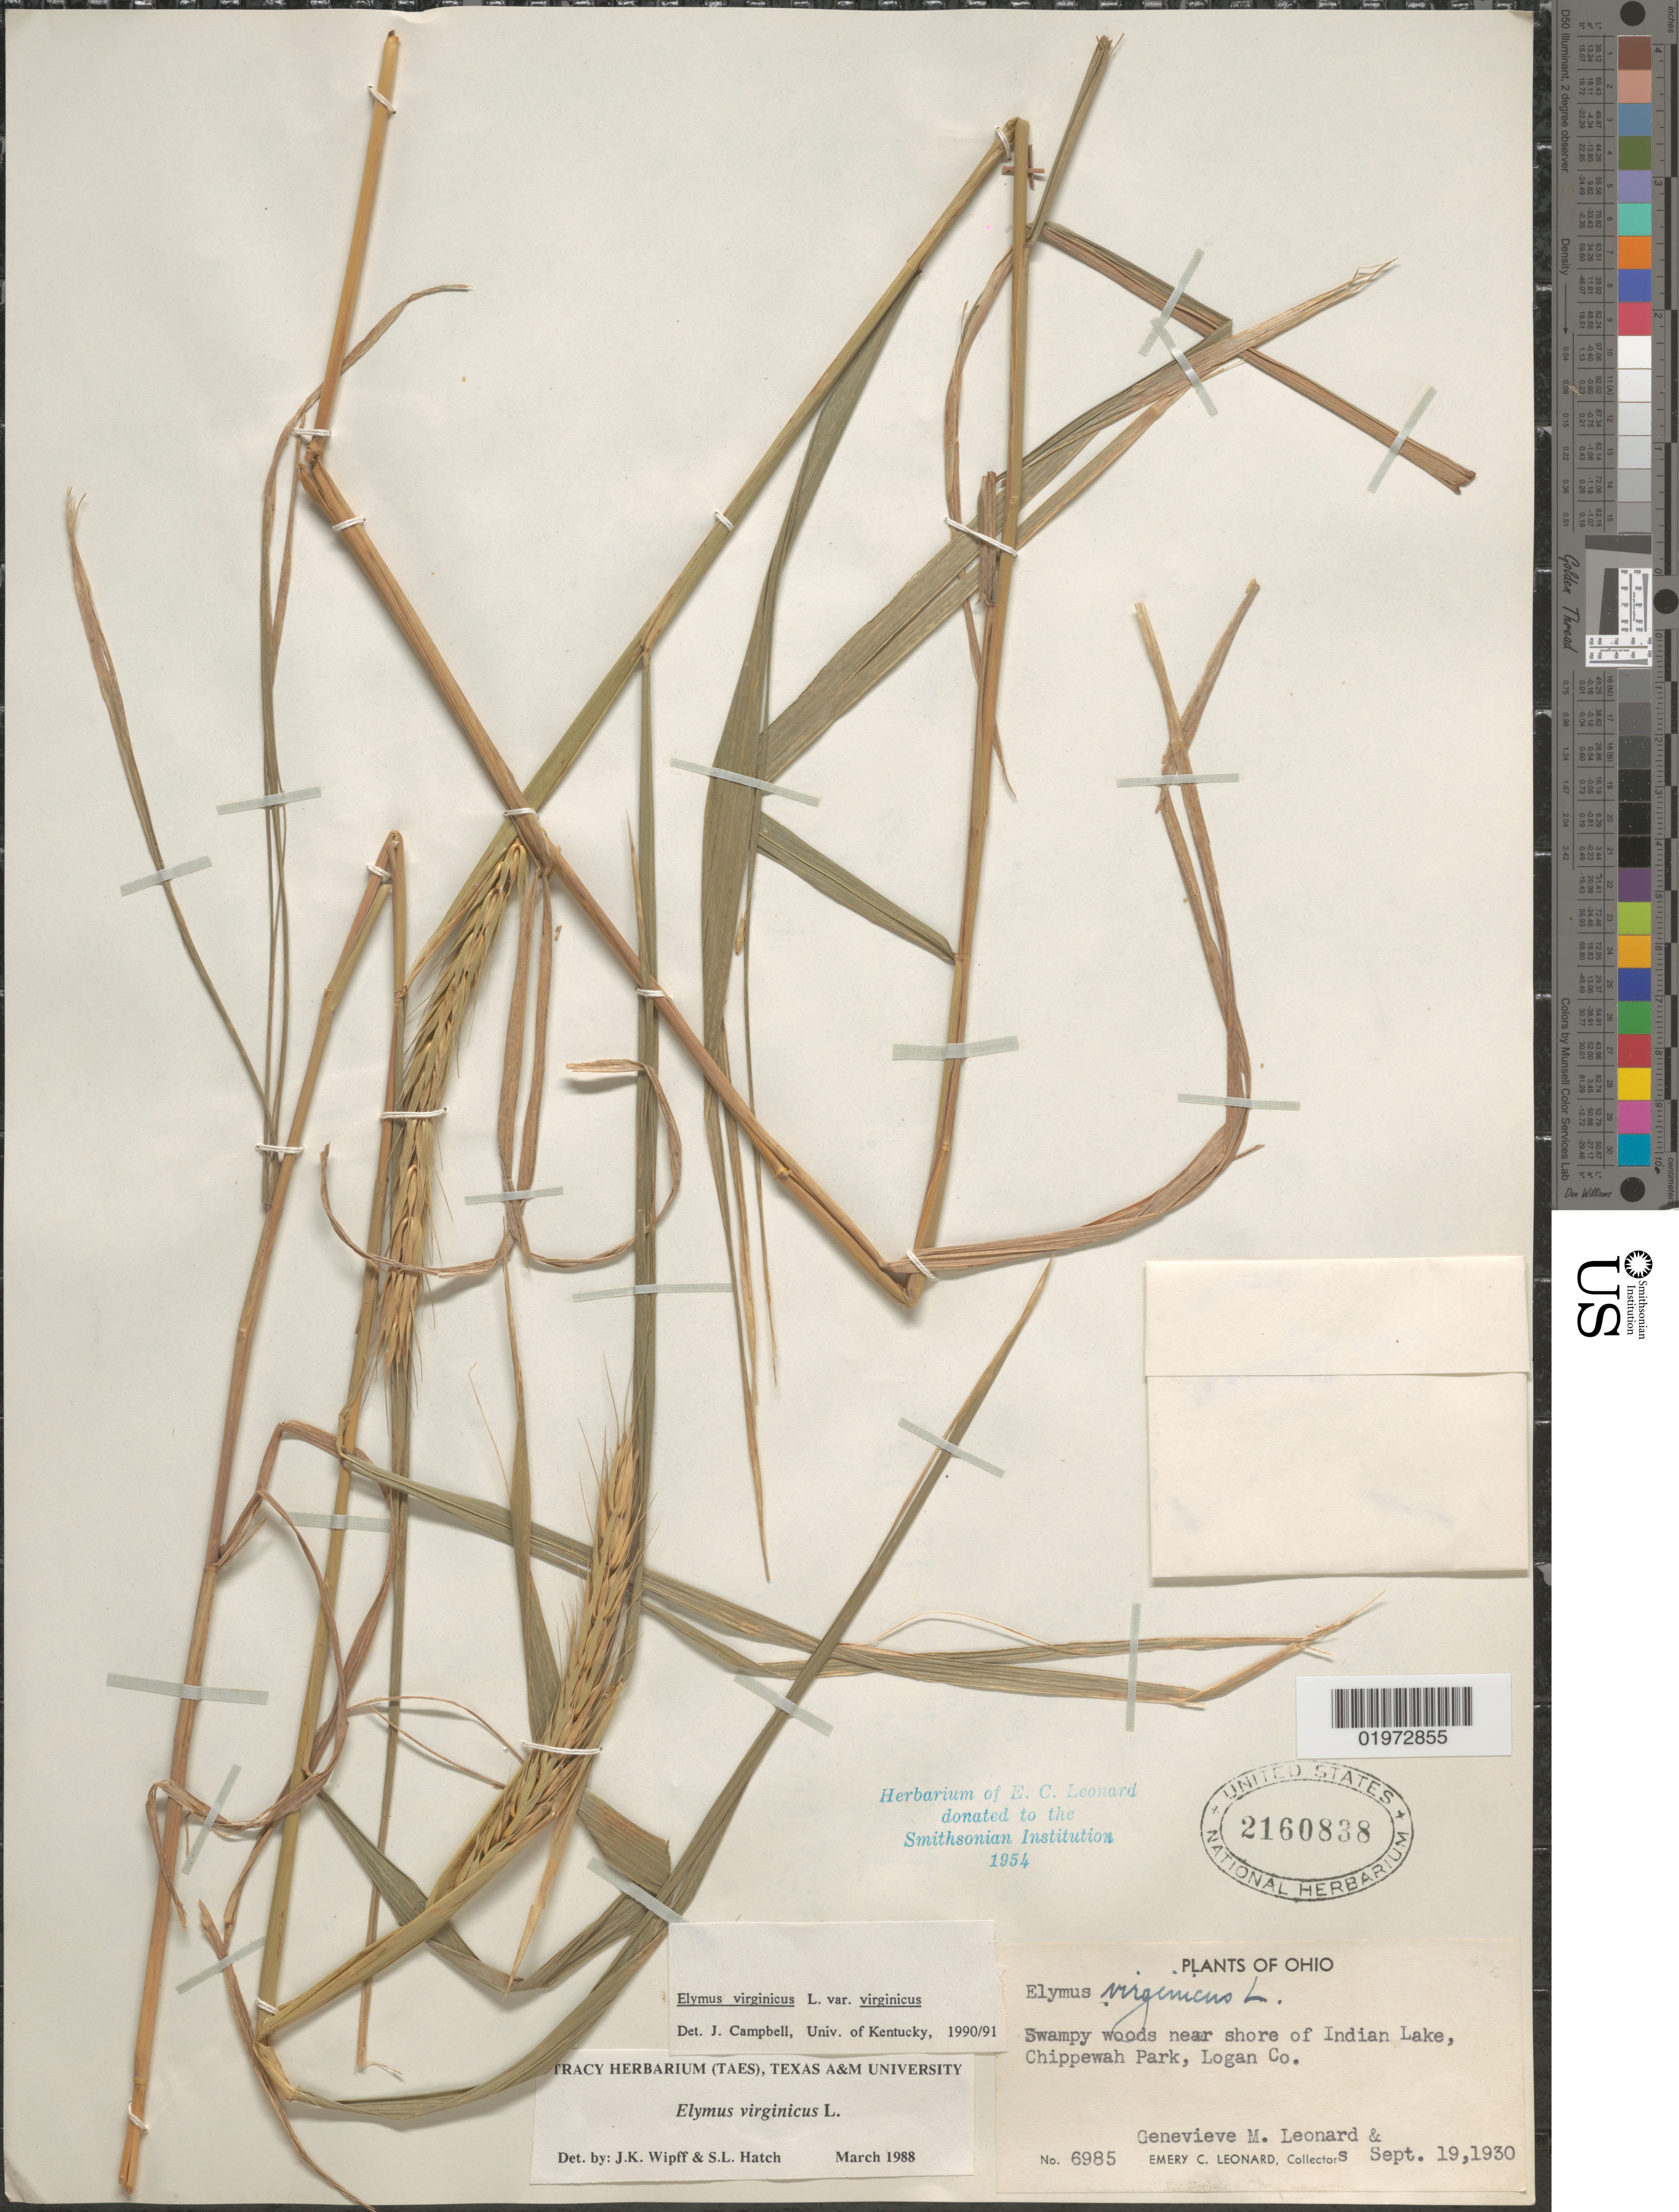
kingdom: Plantae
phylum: Tracheophyta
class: Liliopsida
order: Poales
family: Poaceae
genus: Elymus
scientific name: Elymus virginicus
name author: L.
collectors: E. C. Leonard & G. M. Leonard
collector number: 6985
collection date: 1930-09-19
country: United States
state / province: Ohio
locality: Near shore of Indian Lake, Chippewah Park, Logan Co.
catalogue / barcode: US 2160838